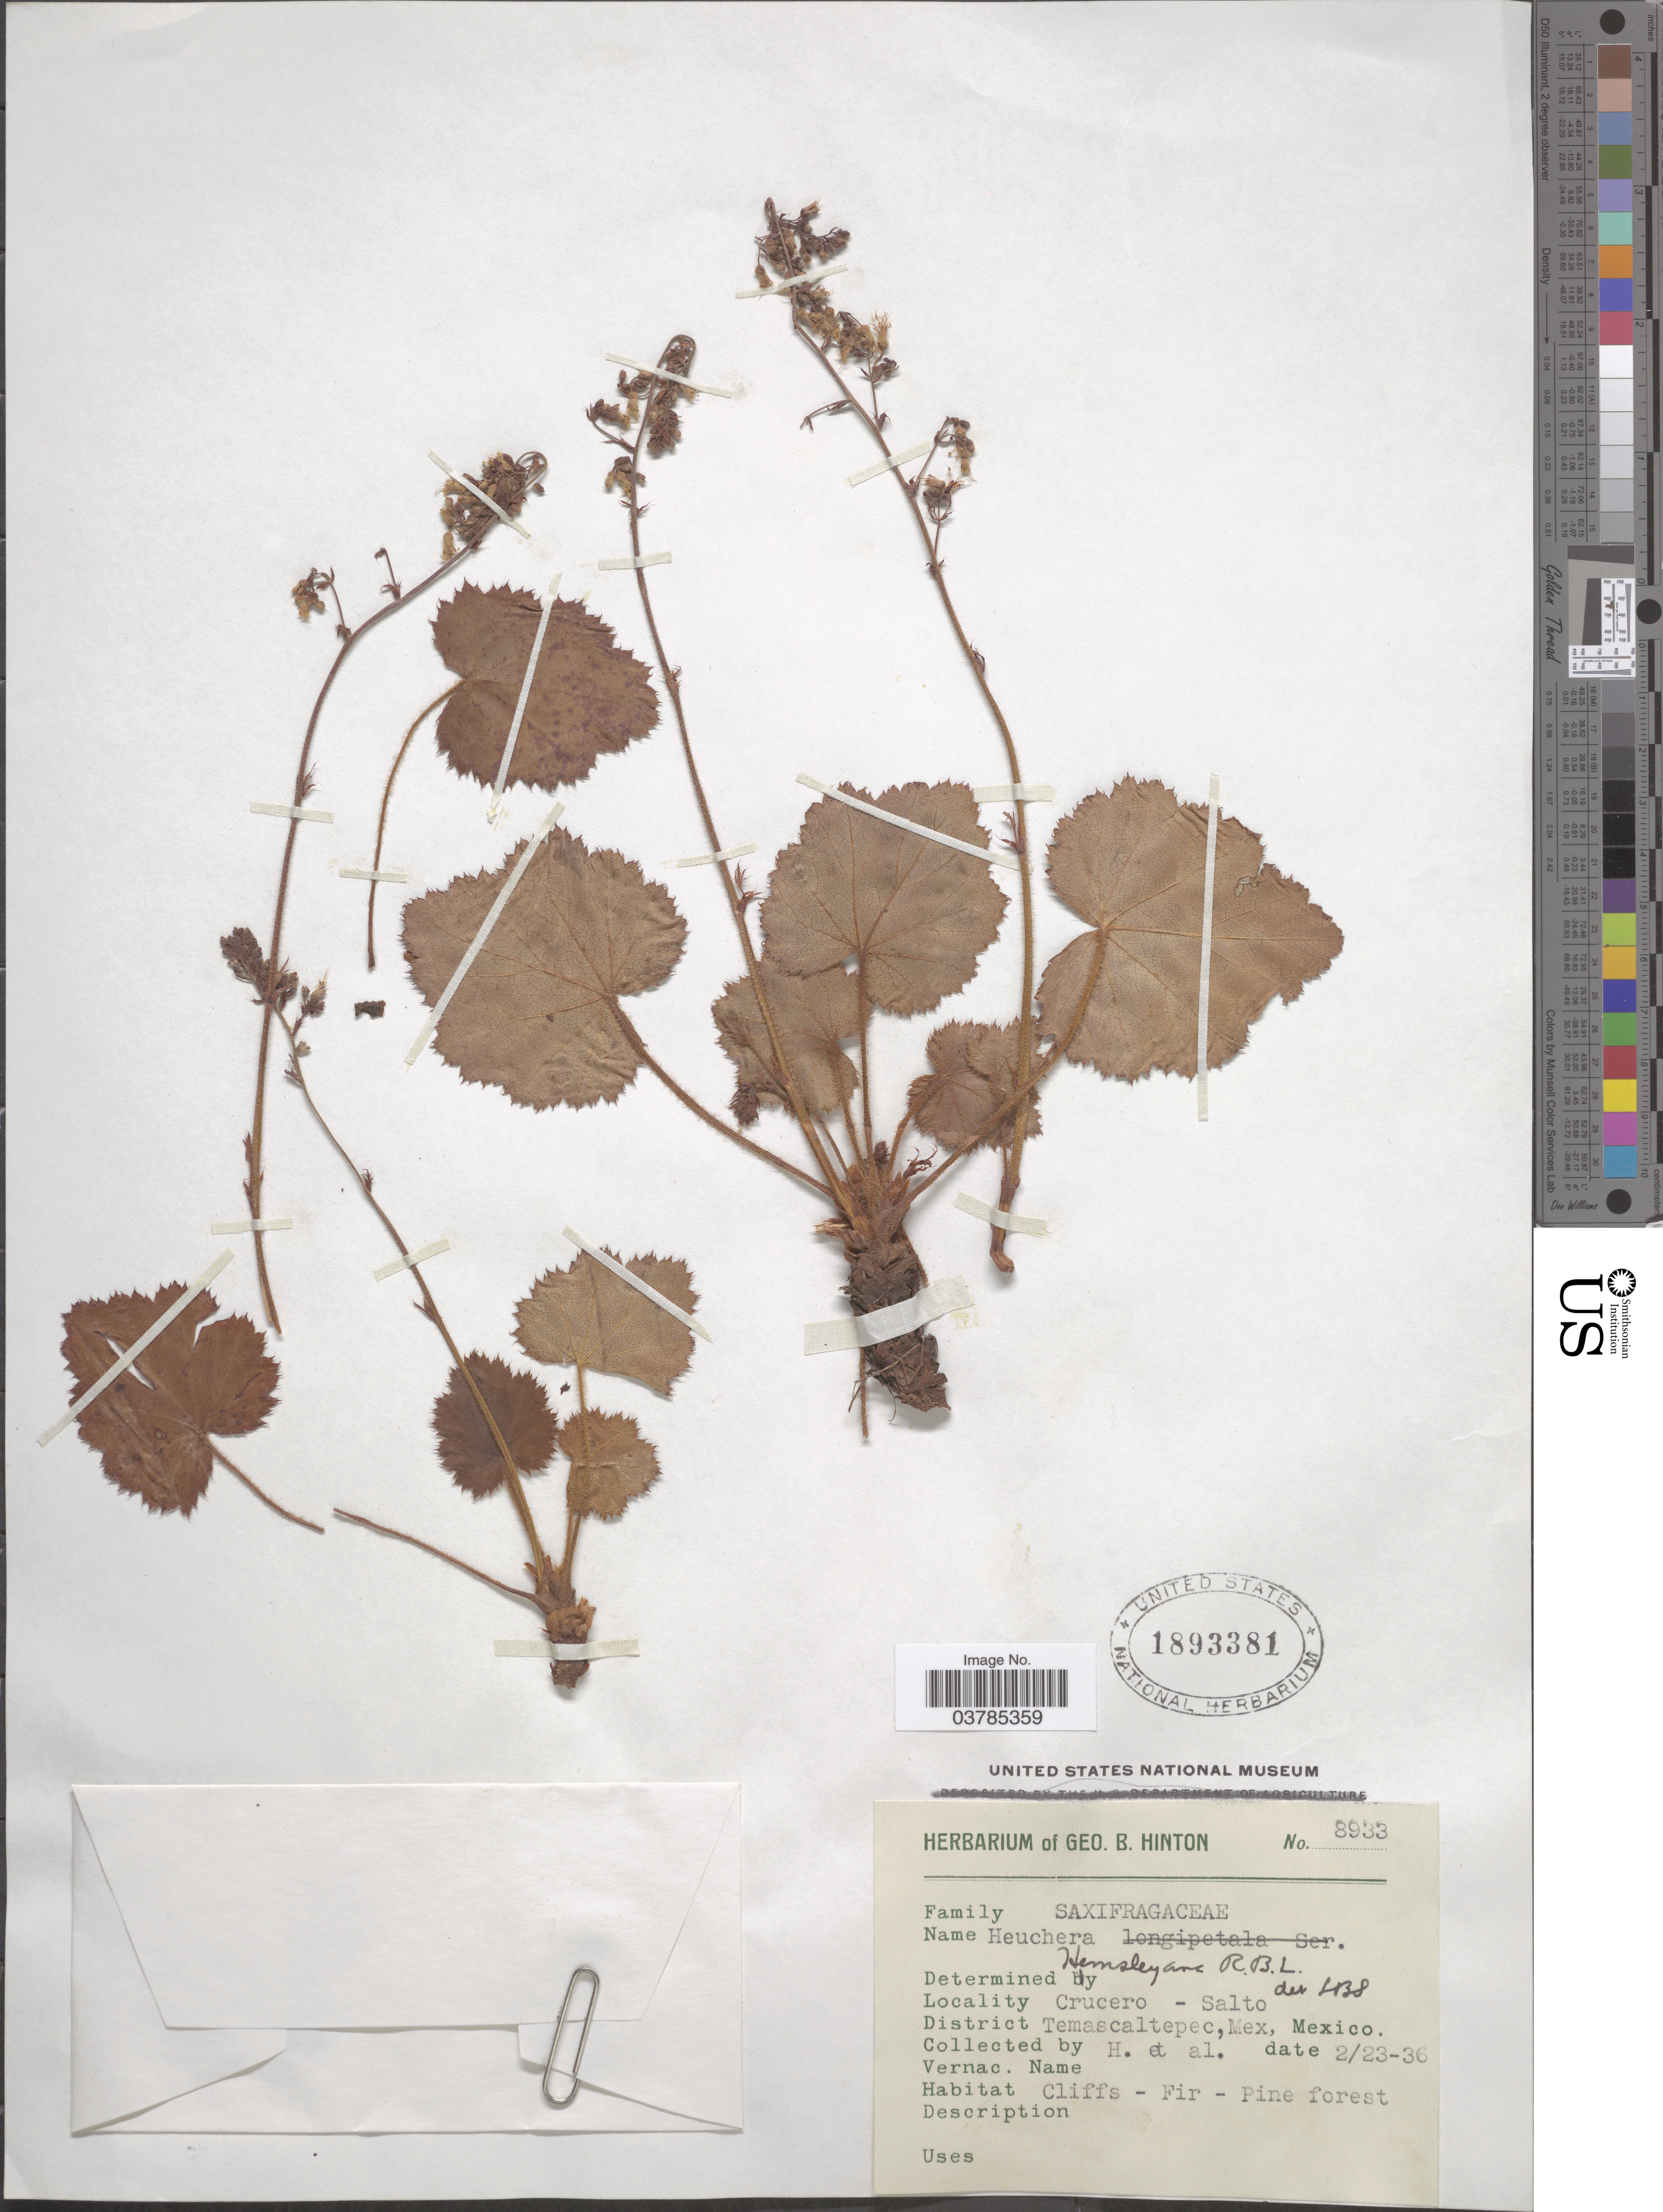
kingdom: Plantae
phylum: Tracheophyta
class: Magnoliopsida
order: Saxifragales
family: Saxifragaceae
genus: Heuchera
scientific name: Heuchera hemsleyana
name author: Rosend. et al.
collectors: G. B. Hinton & et al.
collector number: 8933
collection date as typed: Transcribed d/m/y: 23/2/36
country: Mexico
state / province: México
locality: Crucero - Salto. District Temascaltepec.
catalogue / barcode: US 1893381